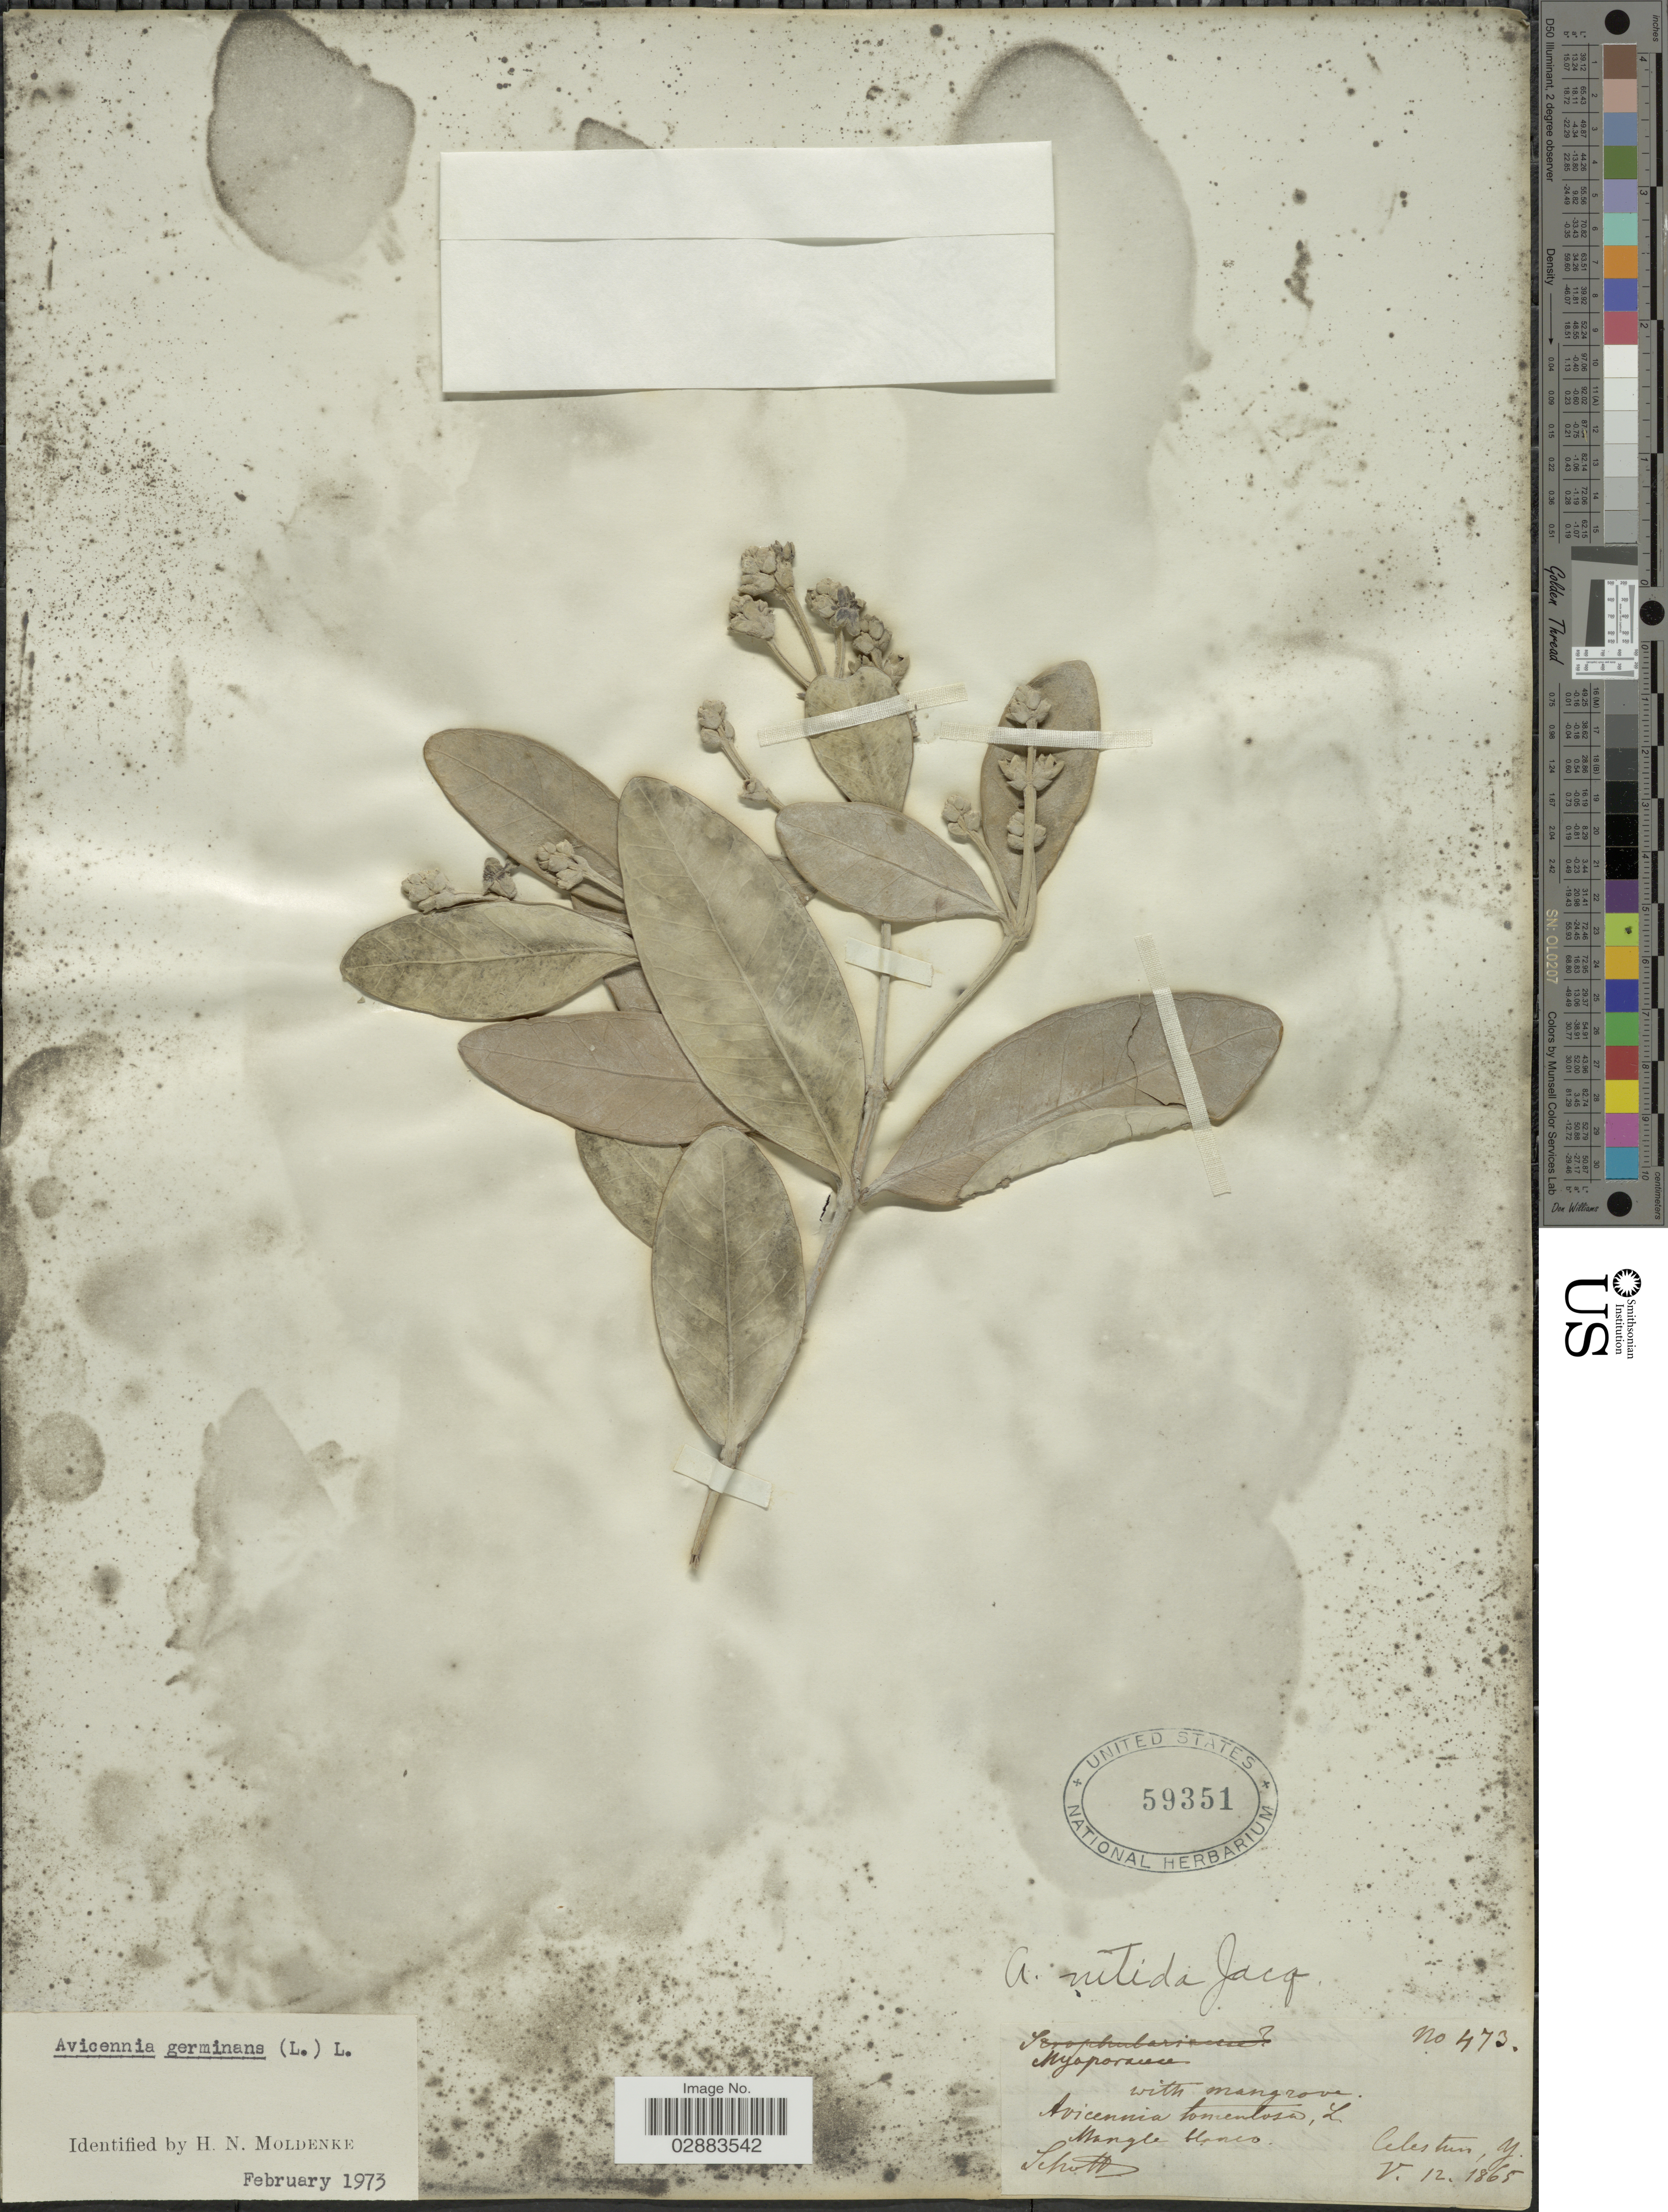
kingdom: Plantae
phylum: Tracheophyta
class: Magnoliopsida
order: Lamiales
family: Acanthaceae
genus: Avicennia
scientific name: Avicennia germinans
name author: (L.) L.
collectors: Schott, --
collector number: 473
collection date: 1865-05-12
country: Mexico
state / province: Yucatán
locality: Celeston, Y.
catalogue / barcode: US 59351